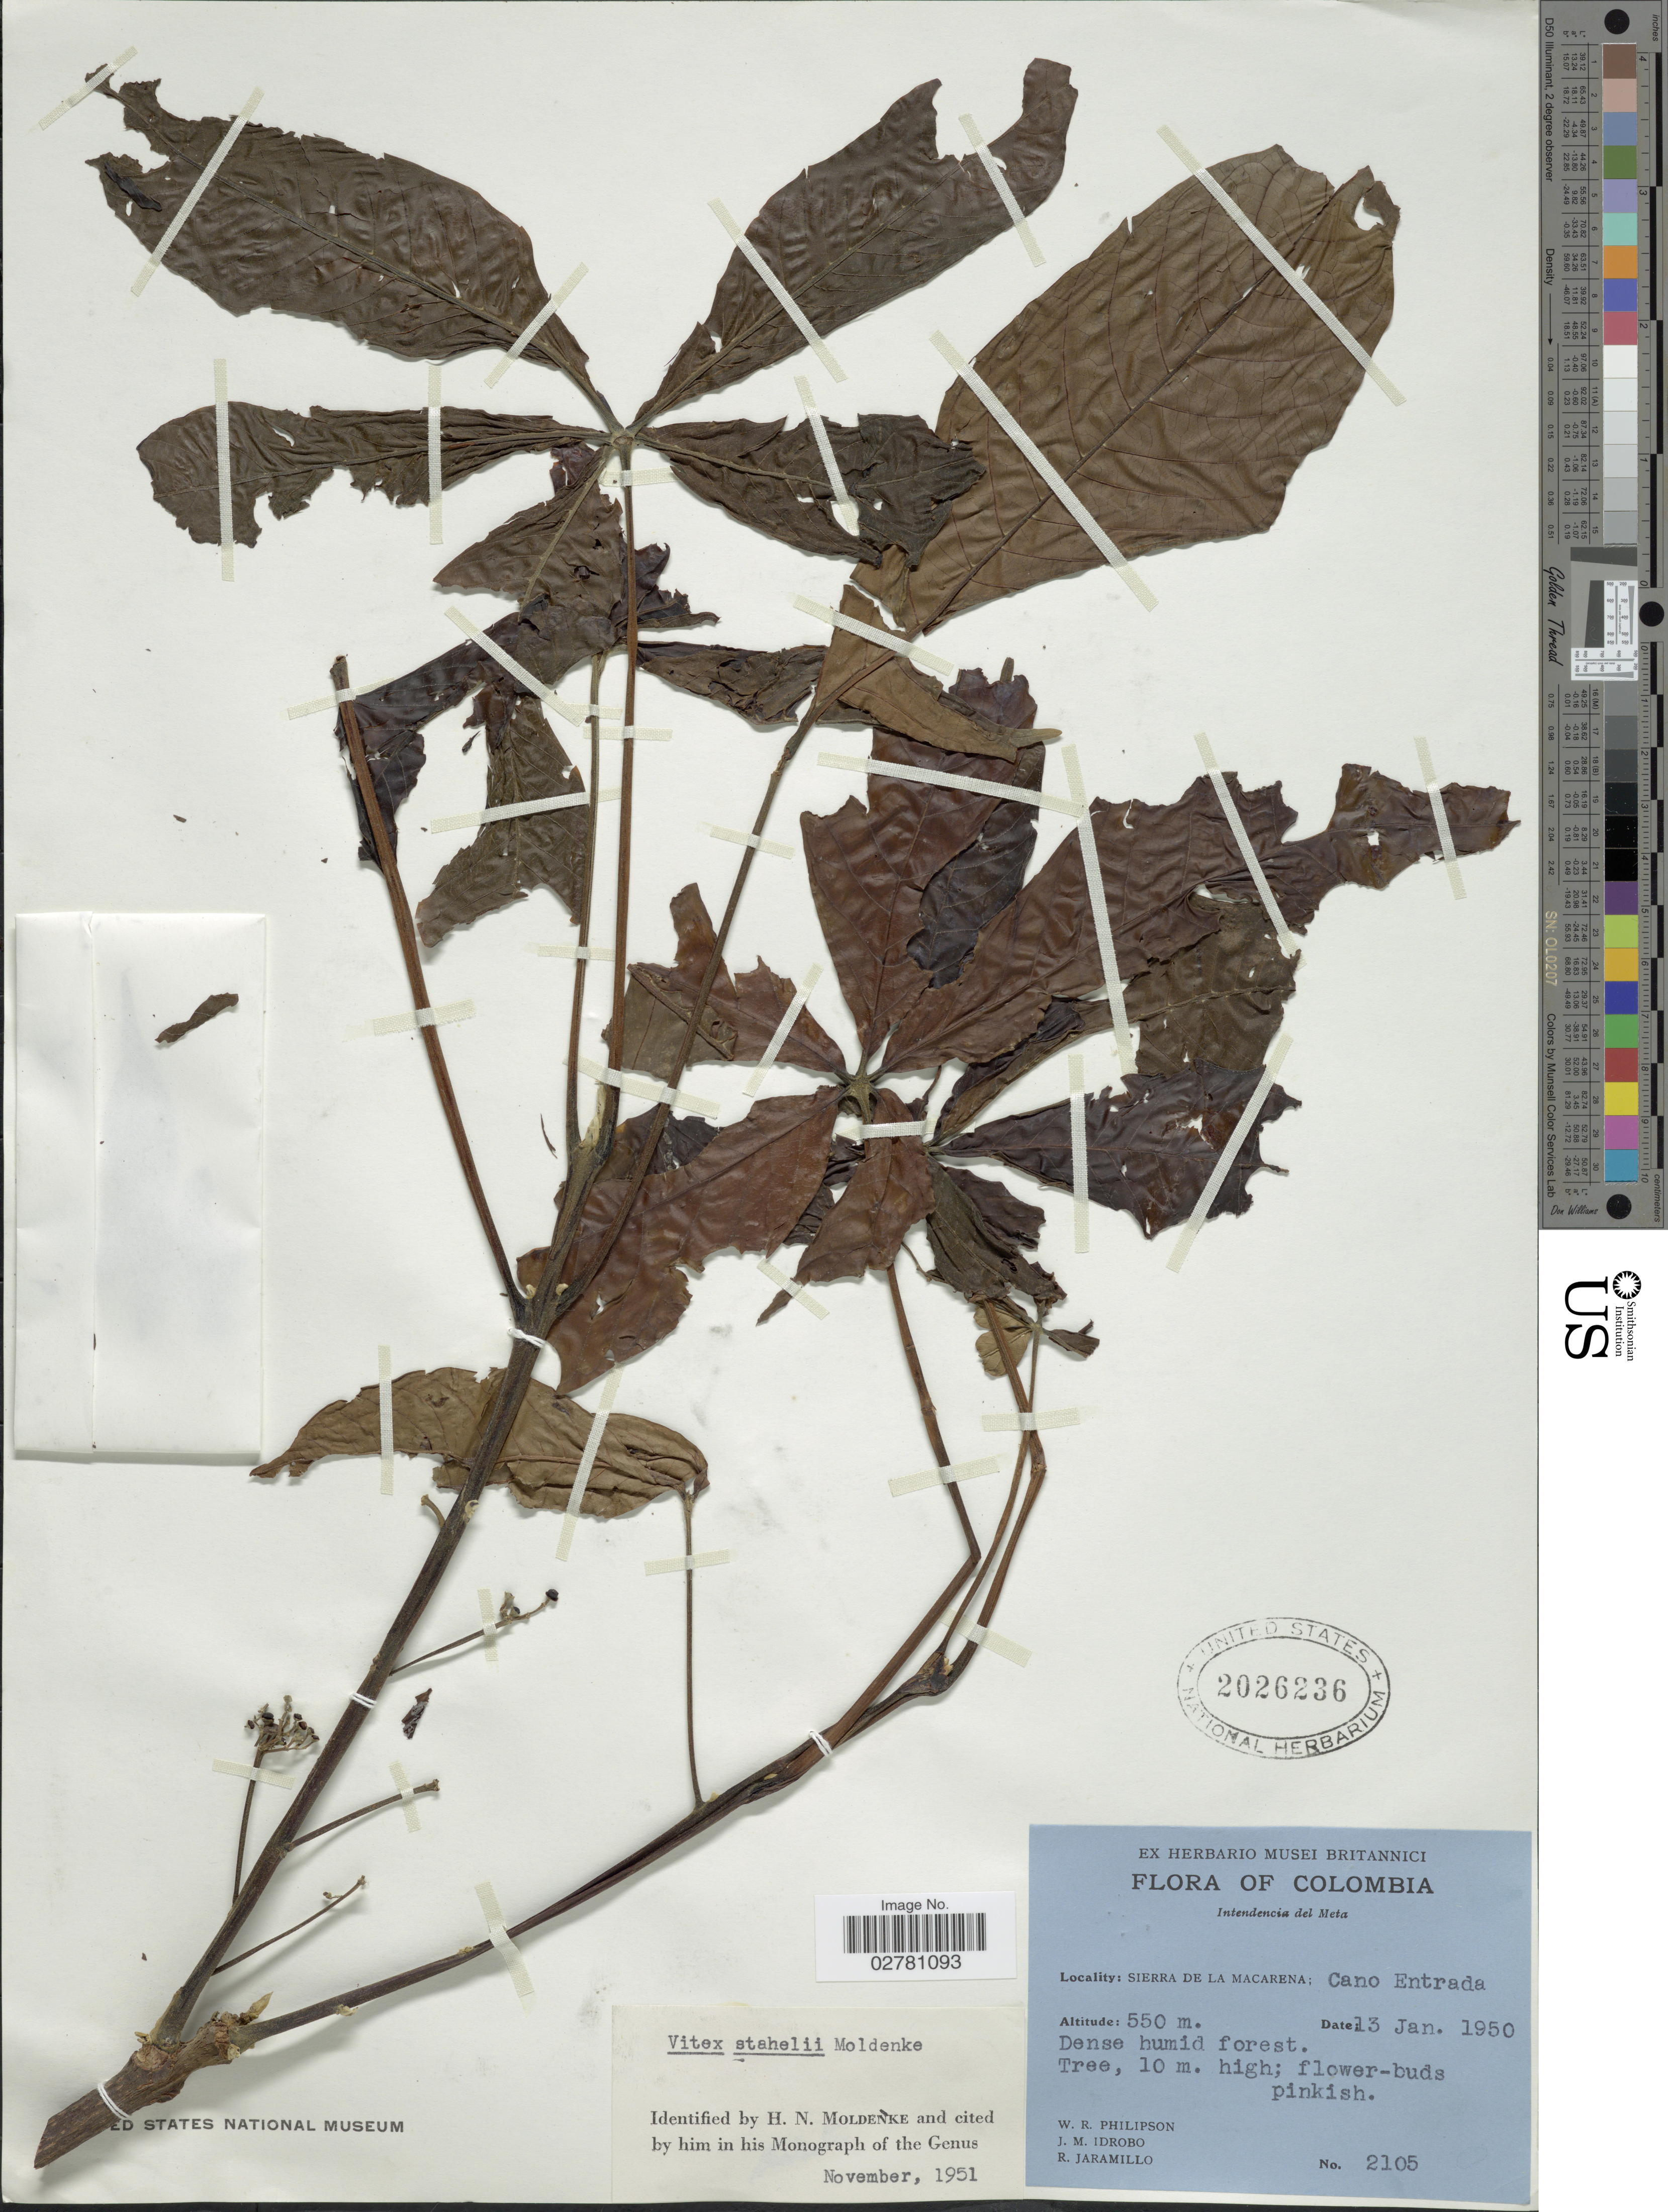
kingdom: Plantae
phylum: Tracheophyta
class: Magnoliopsida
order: Lamiales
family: Lamiaceae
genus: Vitex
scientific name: Vitex stahelii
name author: Moldenke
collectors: W. R. Philipson, J. M. Idrobo & R. Jaramillo M.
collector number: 2105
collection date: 1950-01-13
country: Colombia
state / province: Meta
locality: Sierra de la Macarena: Cano Entrada.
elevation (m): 550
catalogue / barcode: US 2026236